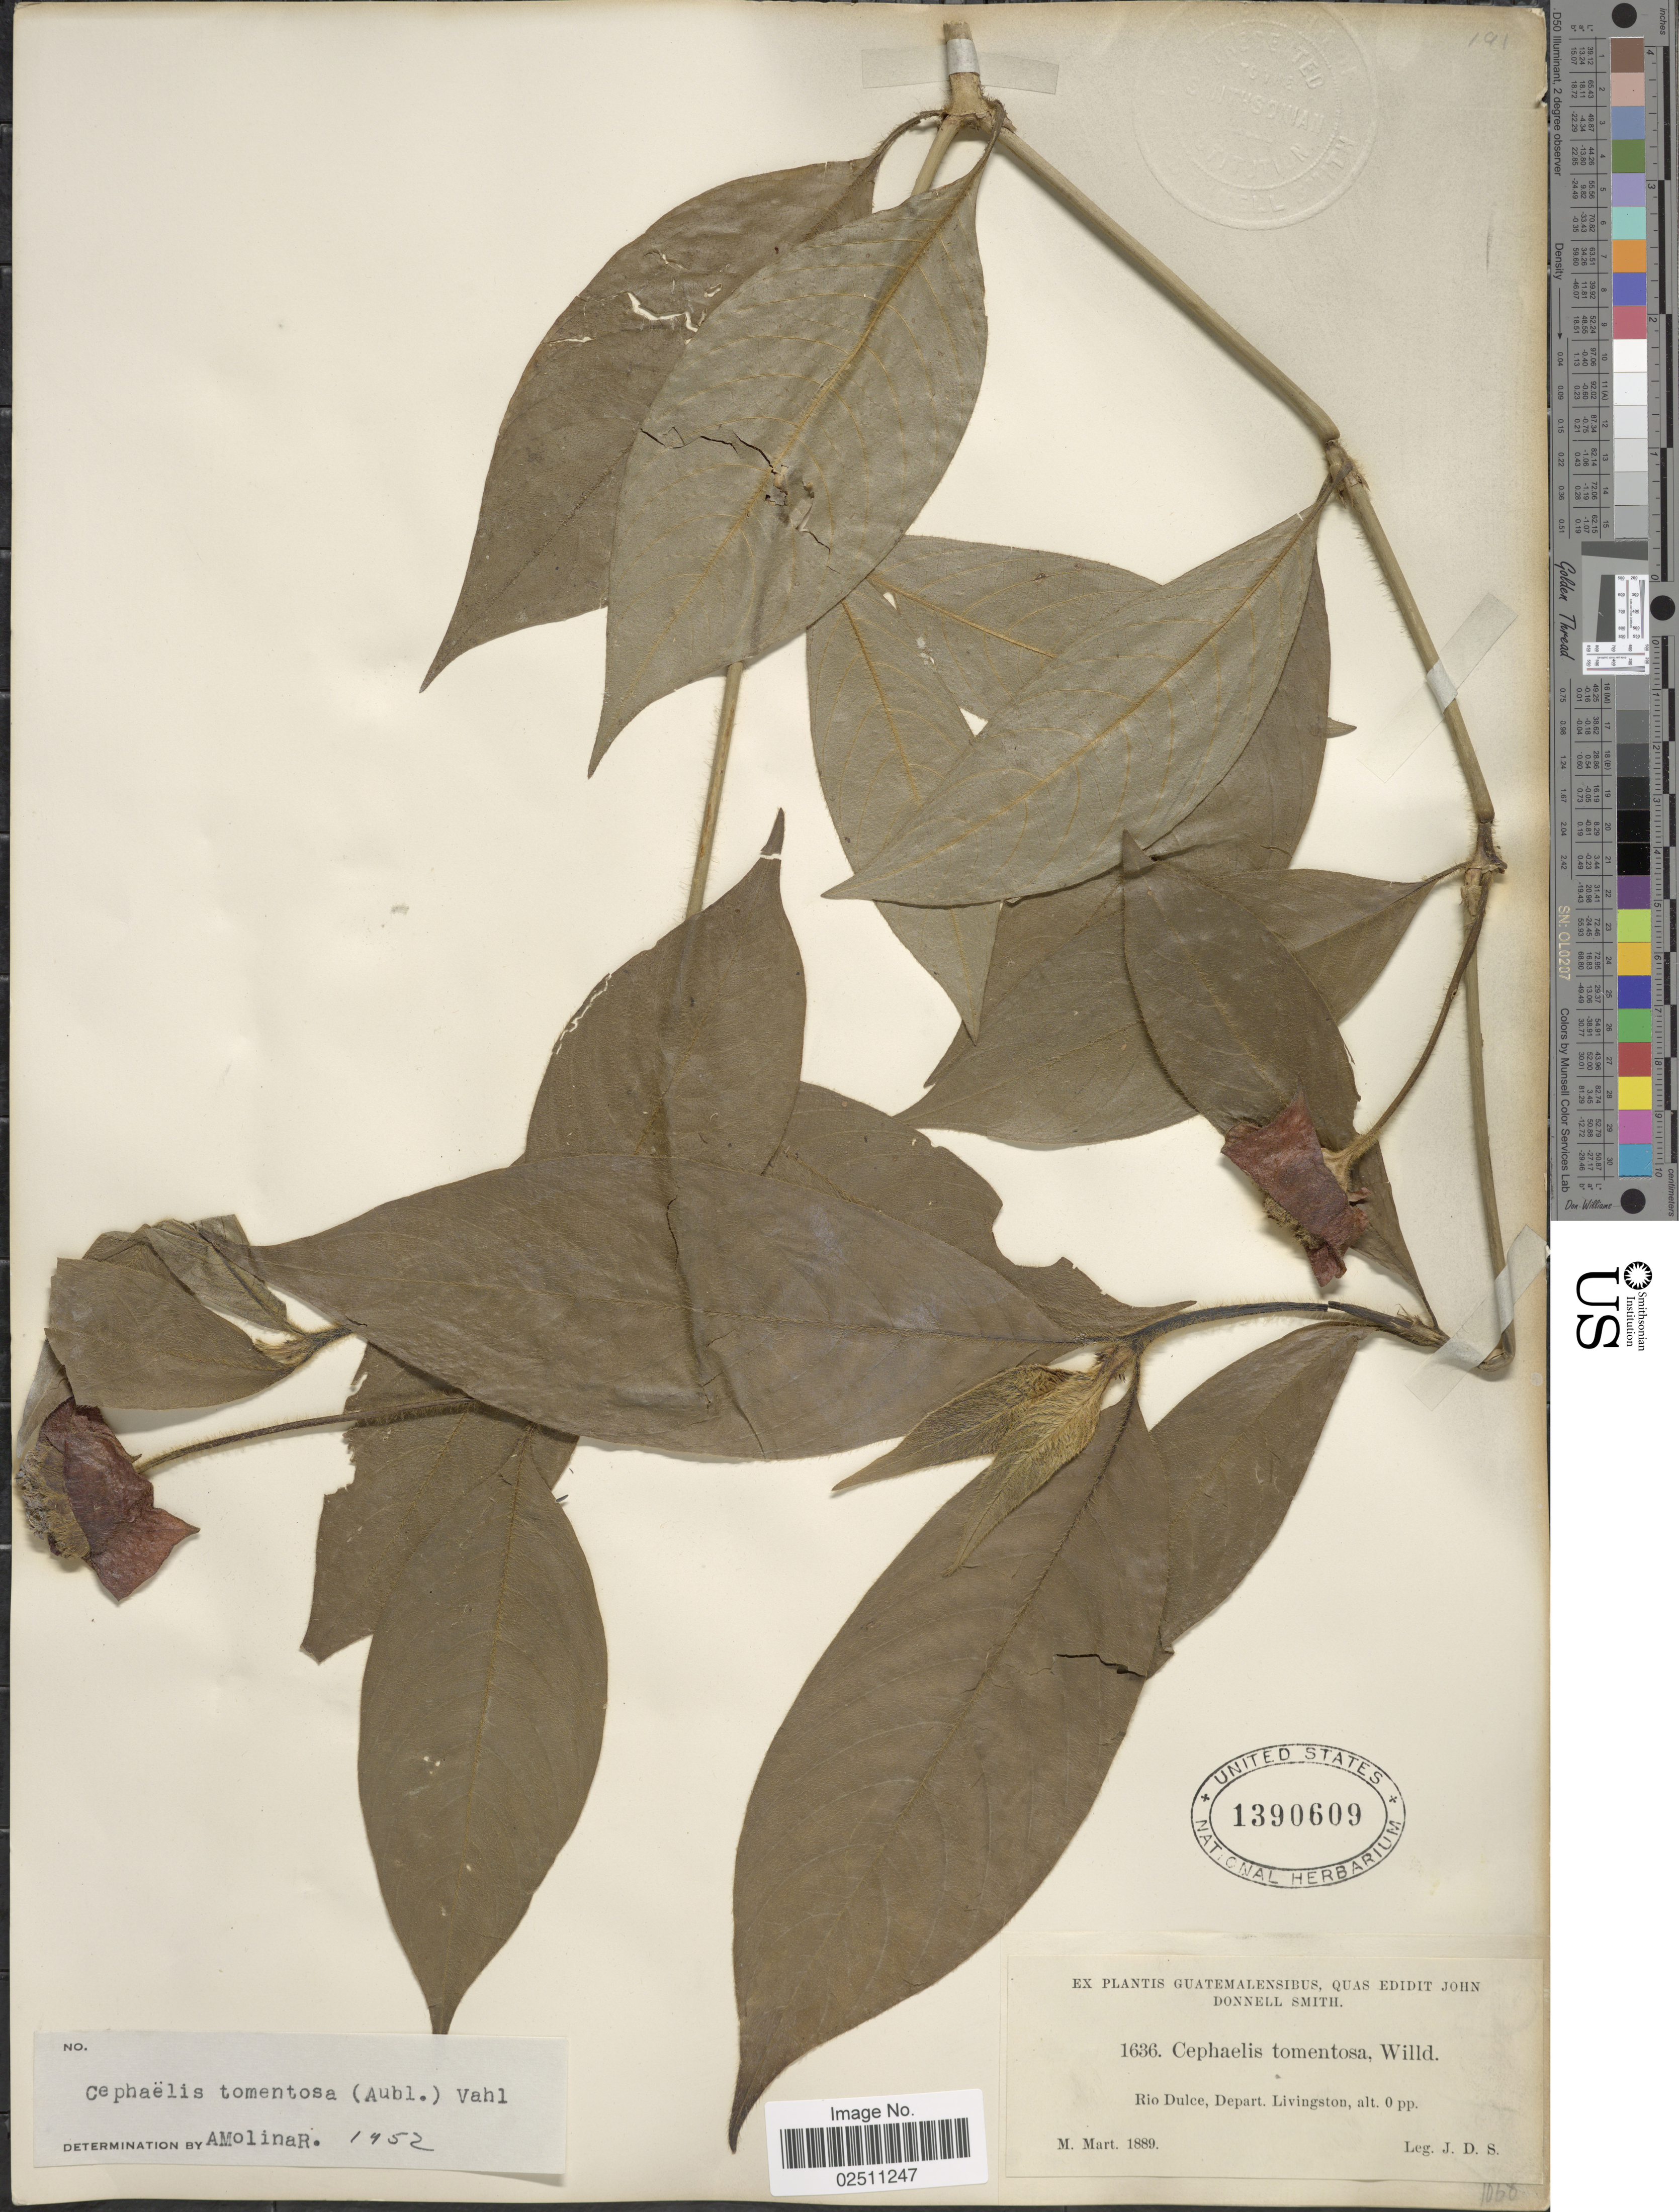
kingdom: Plantae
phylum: Tracheophyta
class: Magnoliopsida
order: Gentianales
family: Rubiaceae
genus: Psychotria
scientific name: Psychotria poeppigiana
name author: Müll. Arg.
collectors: J. Donnell Smith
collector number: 1636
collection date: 1889-03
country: Guatemala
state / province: Izabal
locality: Rio Dulce, Depart. Livingston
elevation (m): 0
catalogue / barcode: US 1390609